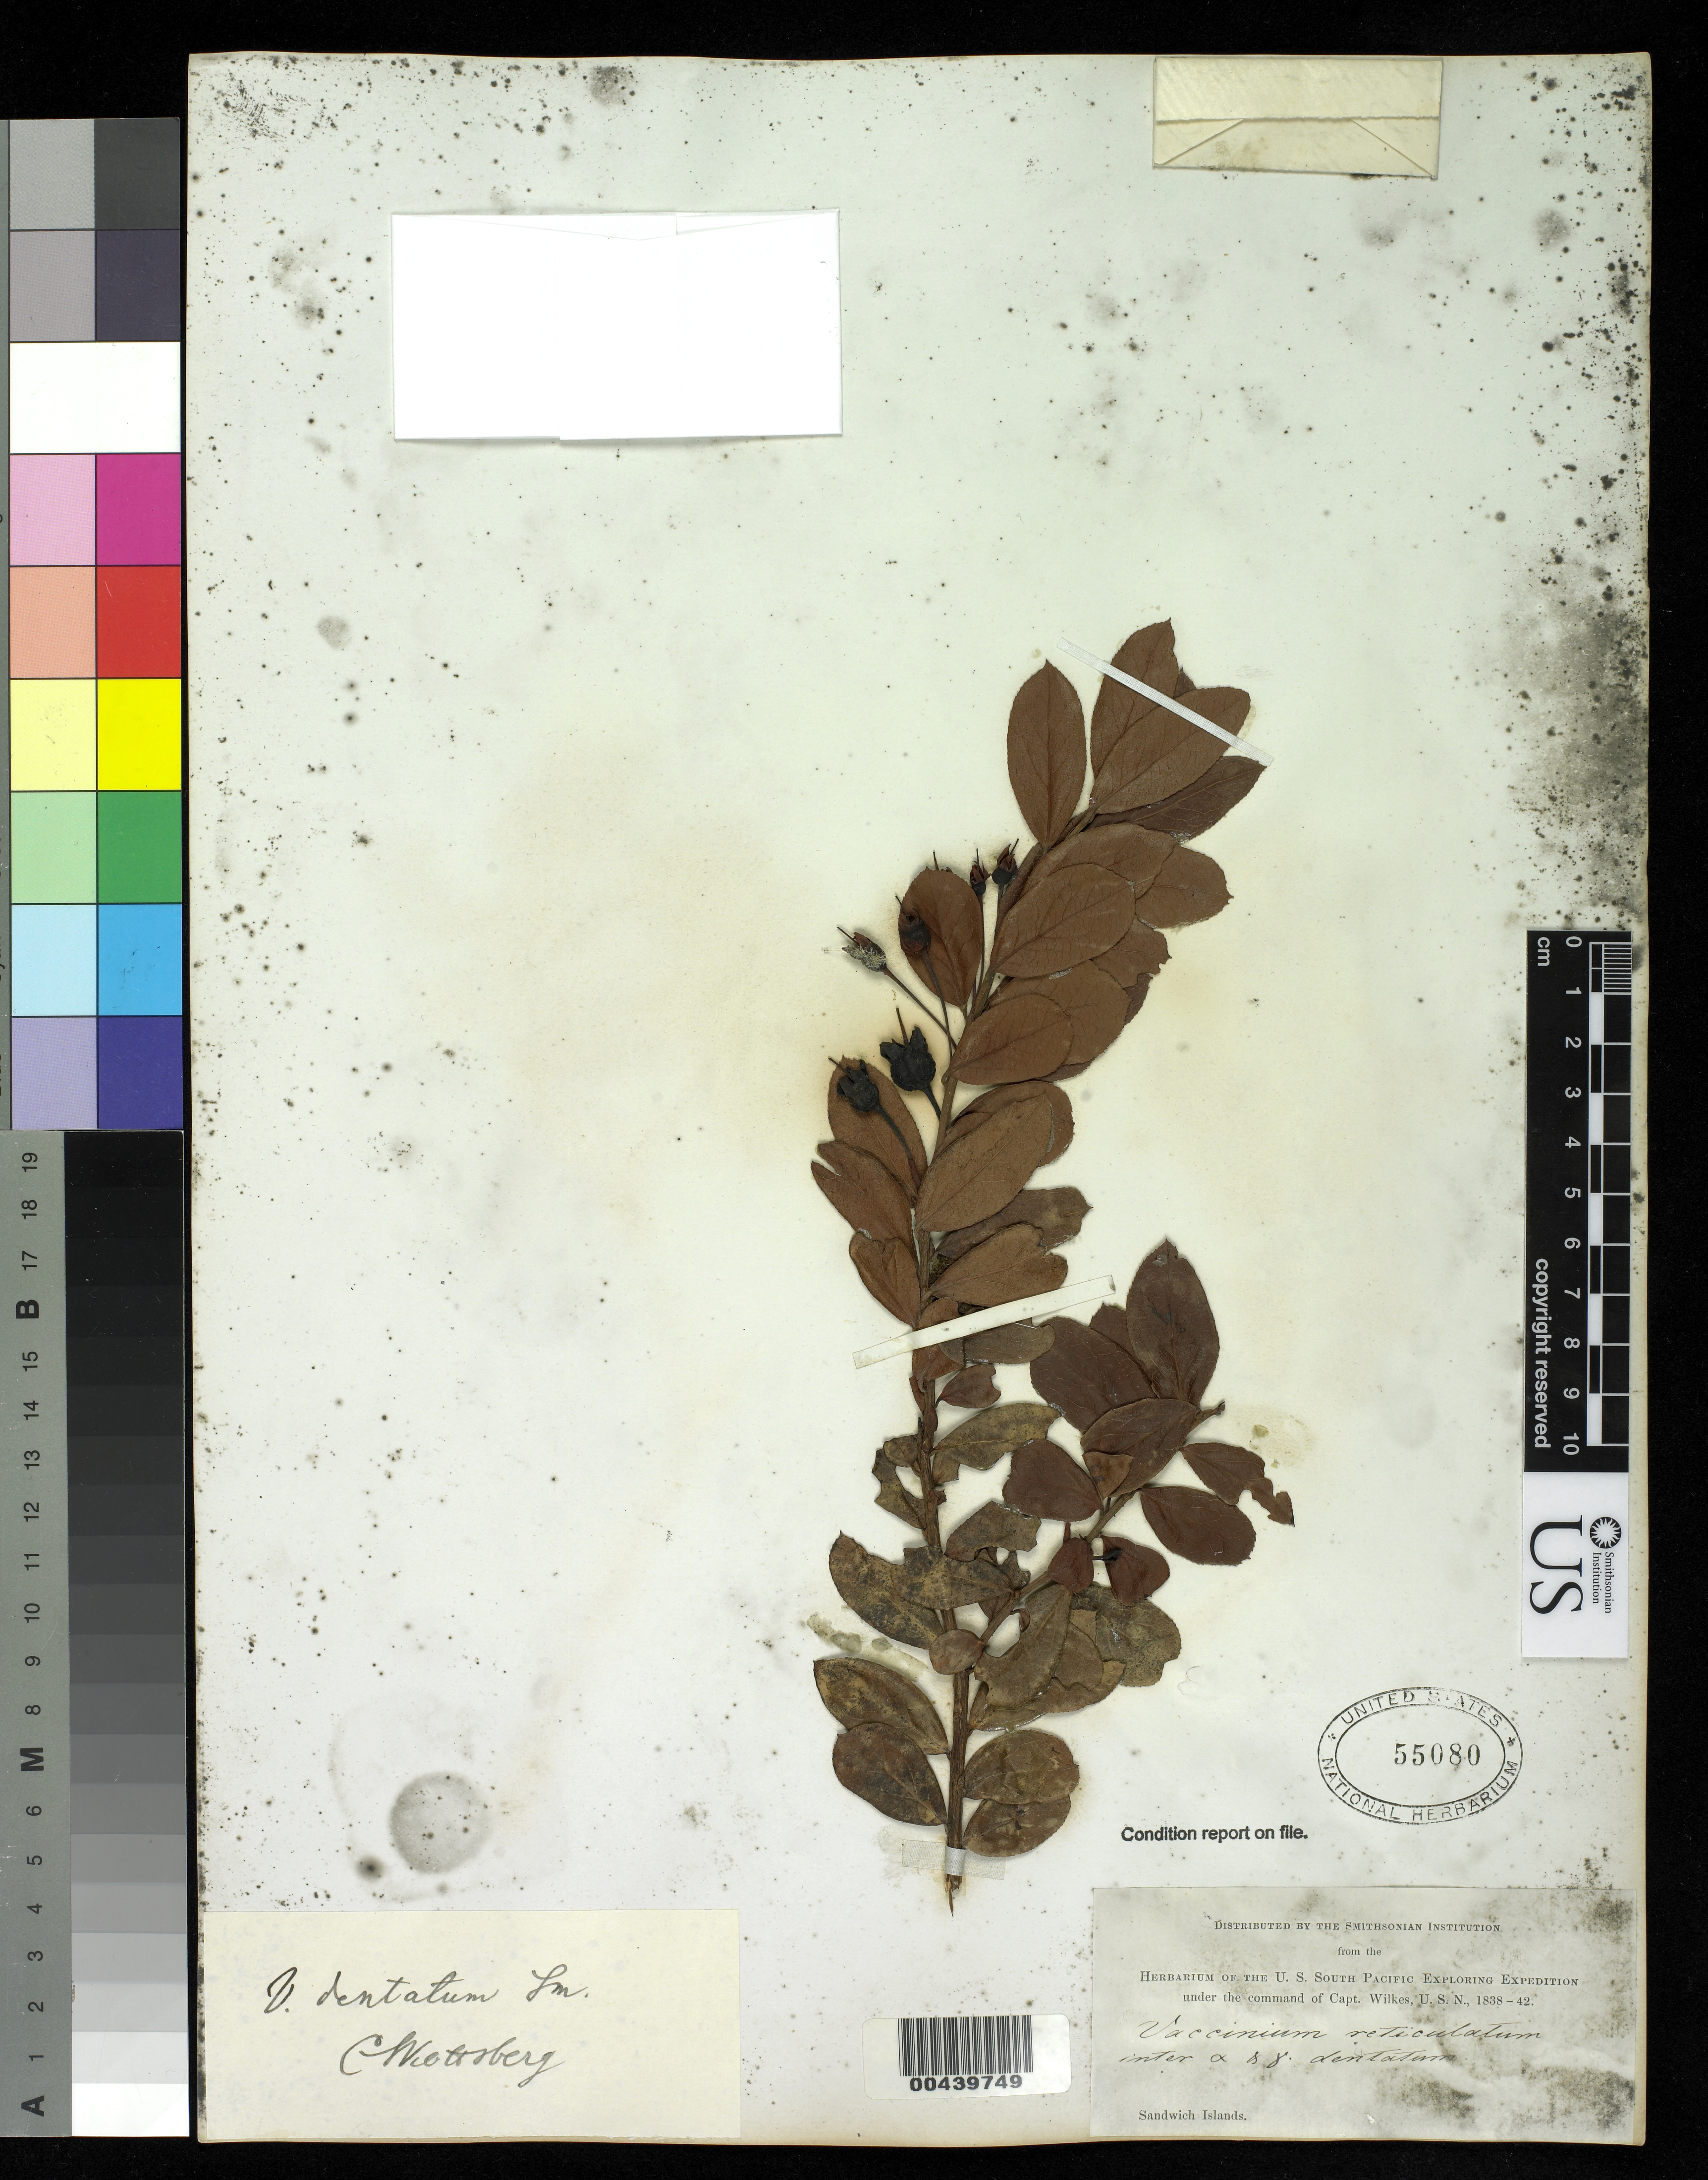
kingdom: Plantae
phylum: Tracheophyta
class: Magnoliopsida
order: Ericales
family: Ericaceae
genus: Vaccinium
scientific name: Vaccinium dentatum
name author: Sm.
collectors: Wilkes Explor. Exped.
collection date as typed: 1838 to -- --- 1842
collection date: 1838/1842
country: United States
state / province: Hawaii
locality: Sandwich Islands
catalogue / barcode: US 55080